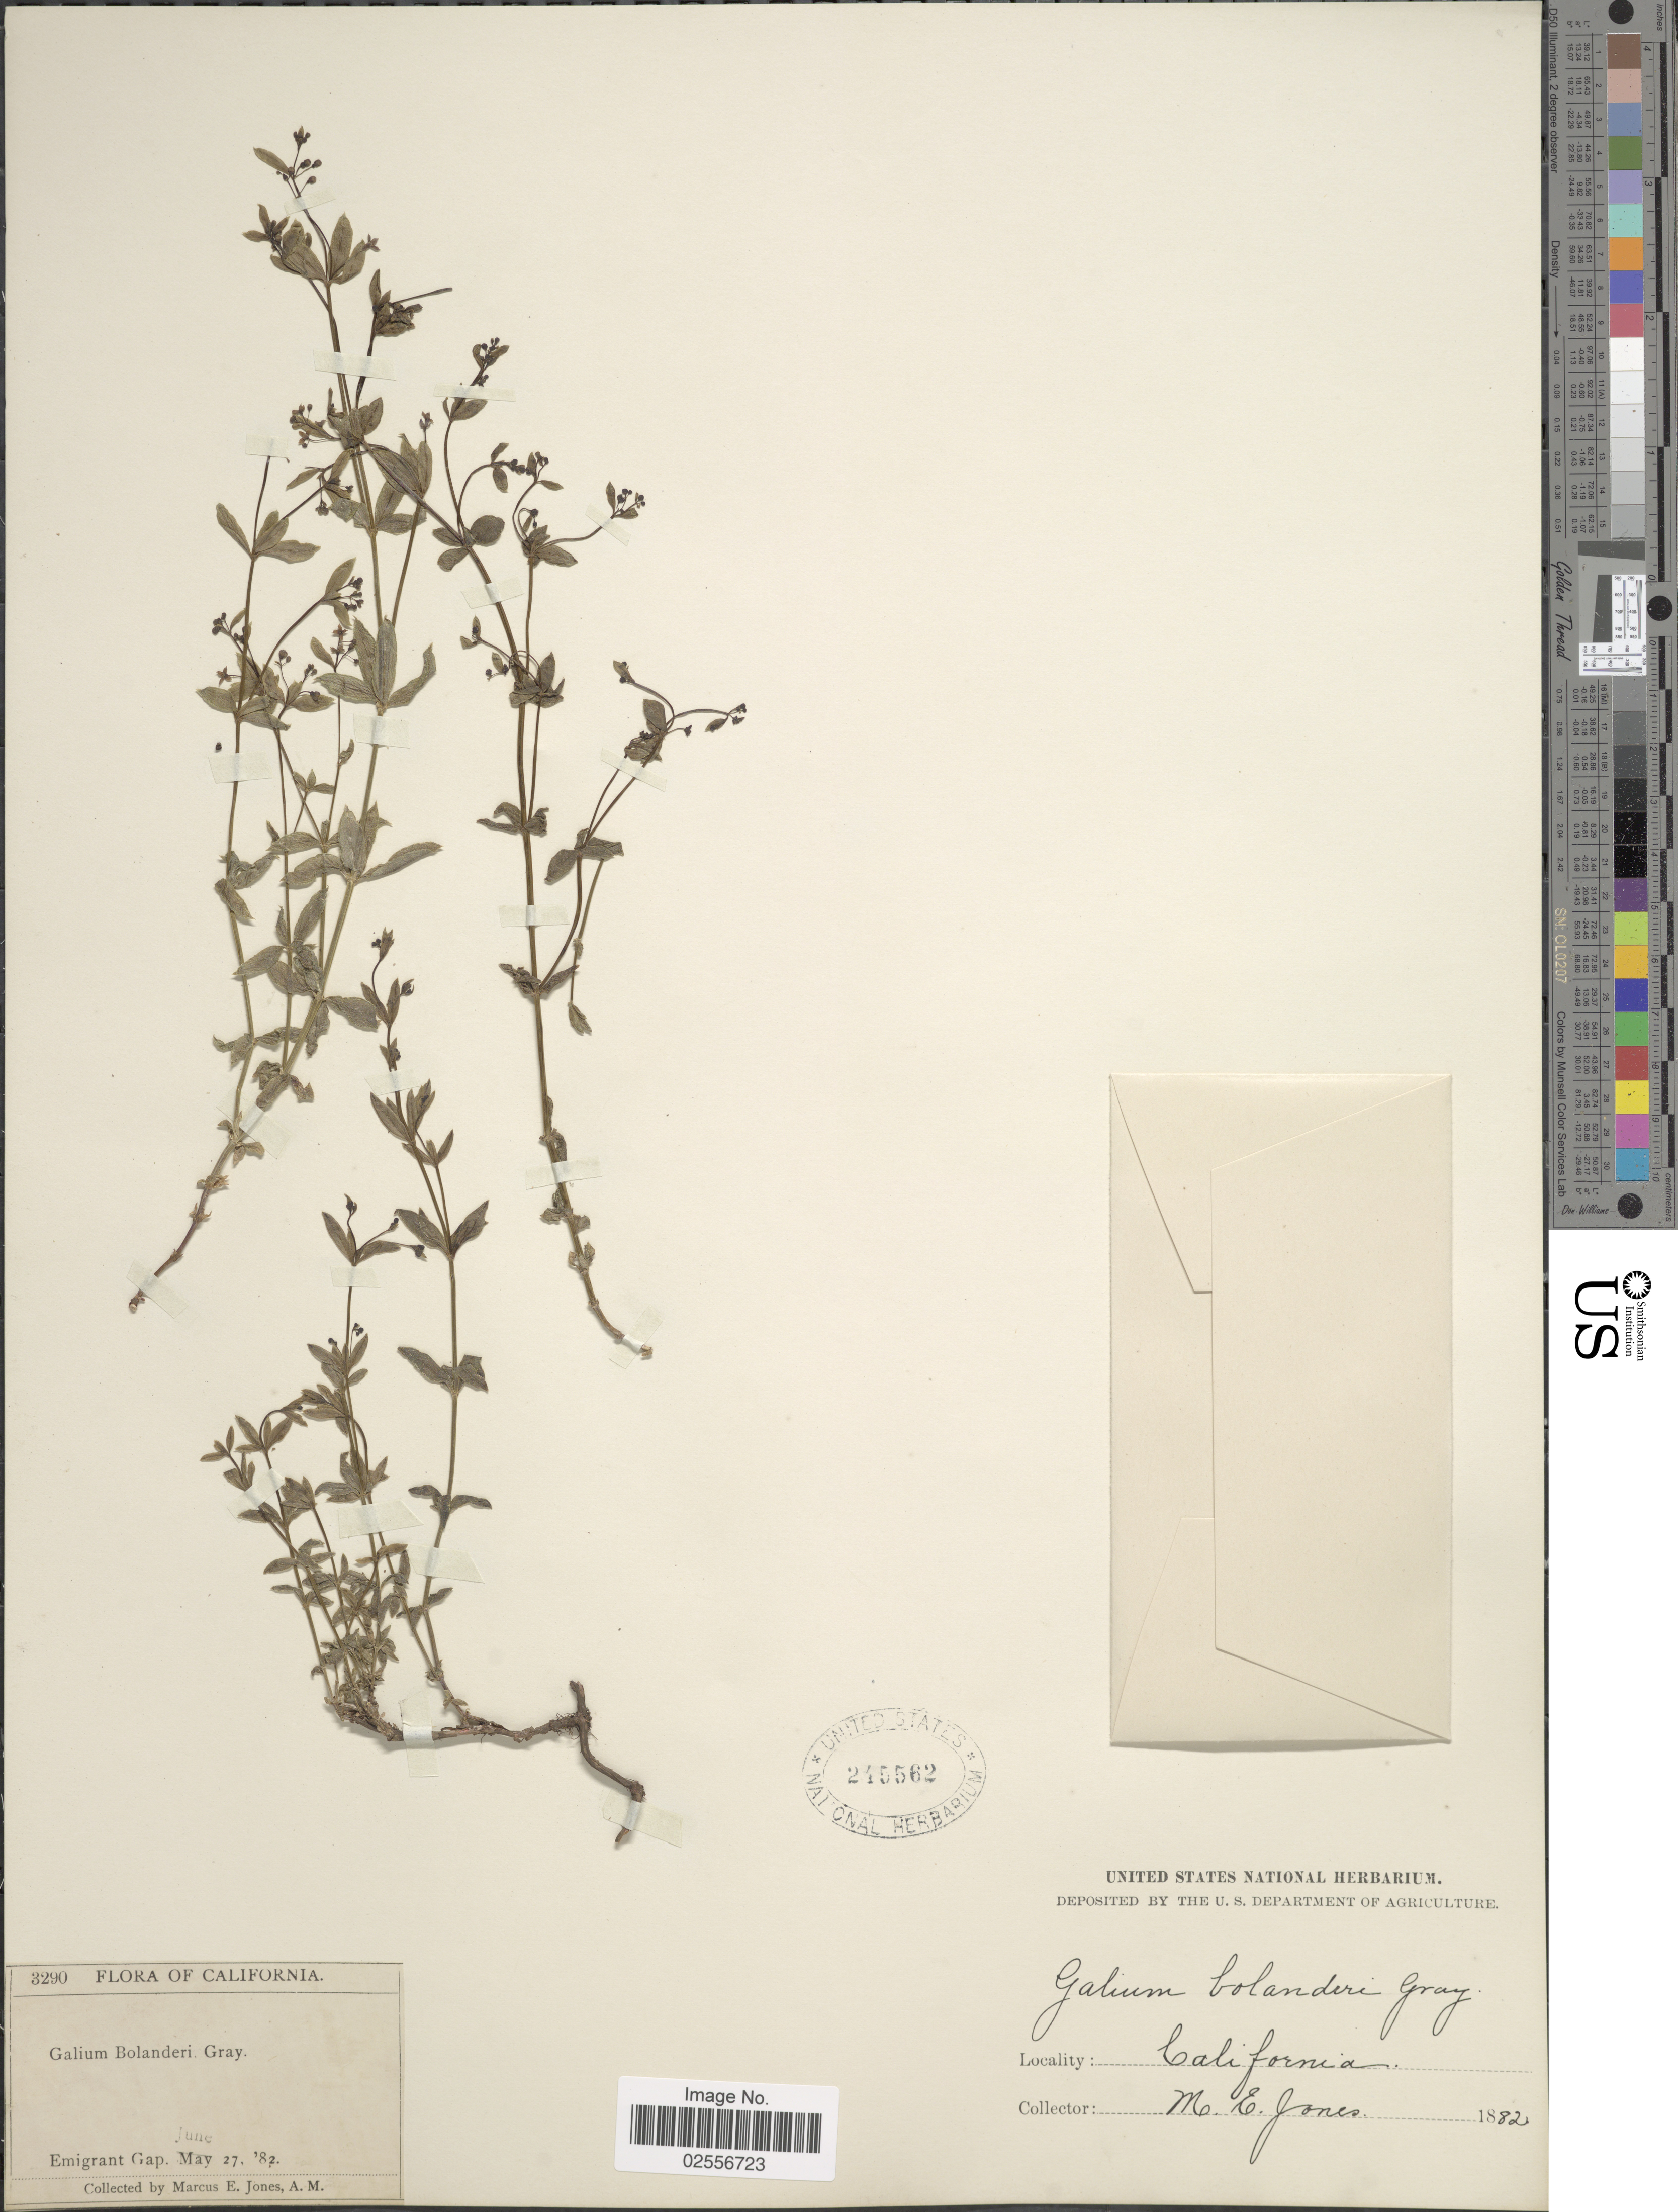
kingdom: Plantae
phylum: Tracheophyta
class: Magnoliopsida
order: Gentianales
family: Rubiaceae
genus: Galium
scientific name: Galium bolanderi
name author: A. Gray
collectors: M. E. Jones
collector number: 3290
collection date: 1882-06-27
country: United States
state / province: California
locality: Emigrant Gap.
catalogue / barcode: US 245562